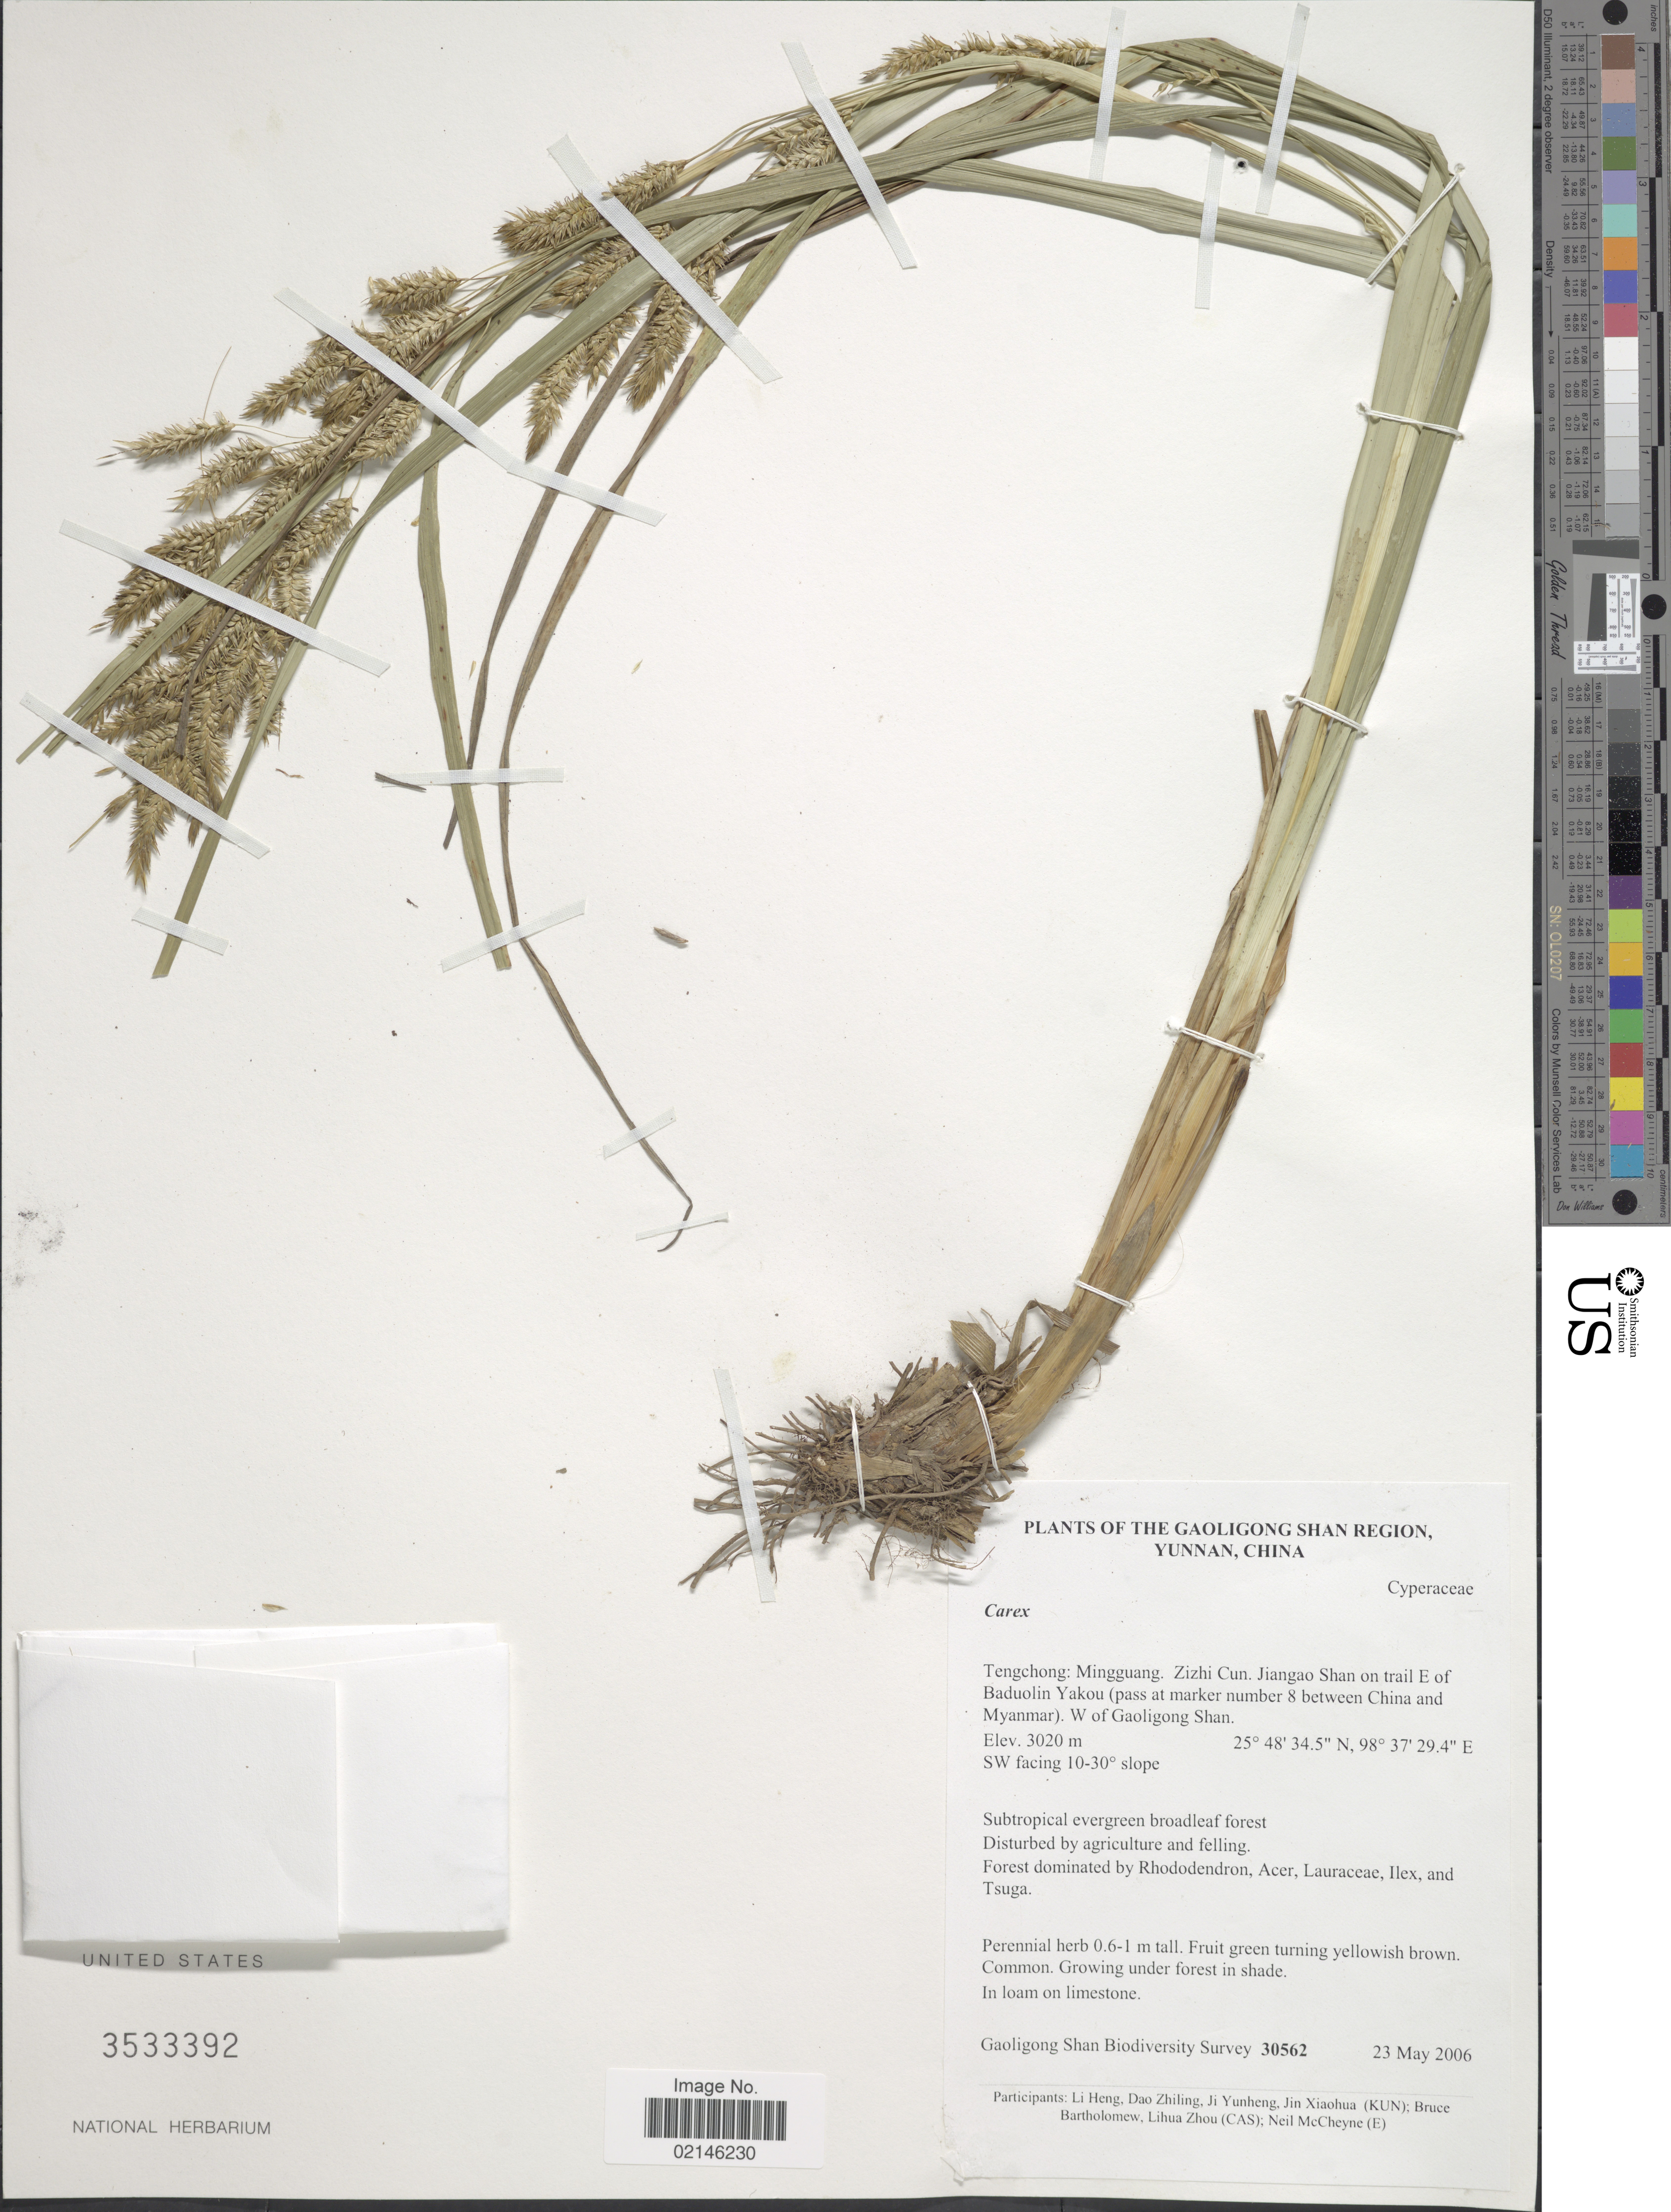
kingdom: Plantae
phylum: Tracheophyta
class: Liliopsida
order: Poales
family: Cyperaceae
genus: Carex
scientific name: Carex sp.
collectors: Gaoligong Shan Biodiversity Survey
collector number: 30562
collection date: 2006-05-23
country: China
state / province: Yunnan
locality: Gaoligong Shan Region. Tengchong: Mingguang. Zizhi Cun. Jiangao Shan on trail E of Baduolin Yakou (pass at marker number 8 between China and Myanmar). W of Gaoligong Shan. SW facing 10-30° slope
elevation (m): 3020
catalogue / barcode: US 3533392